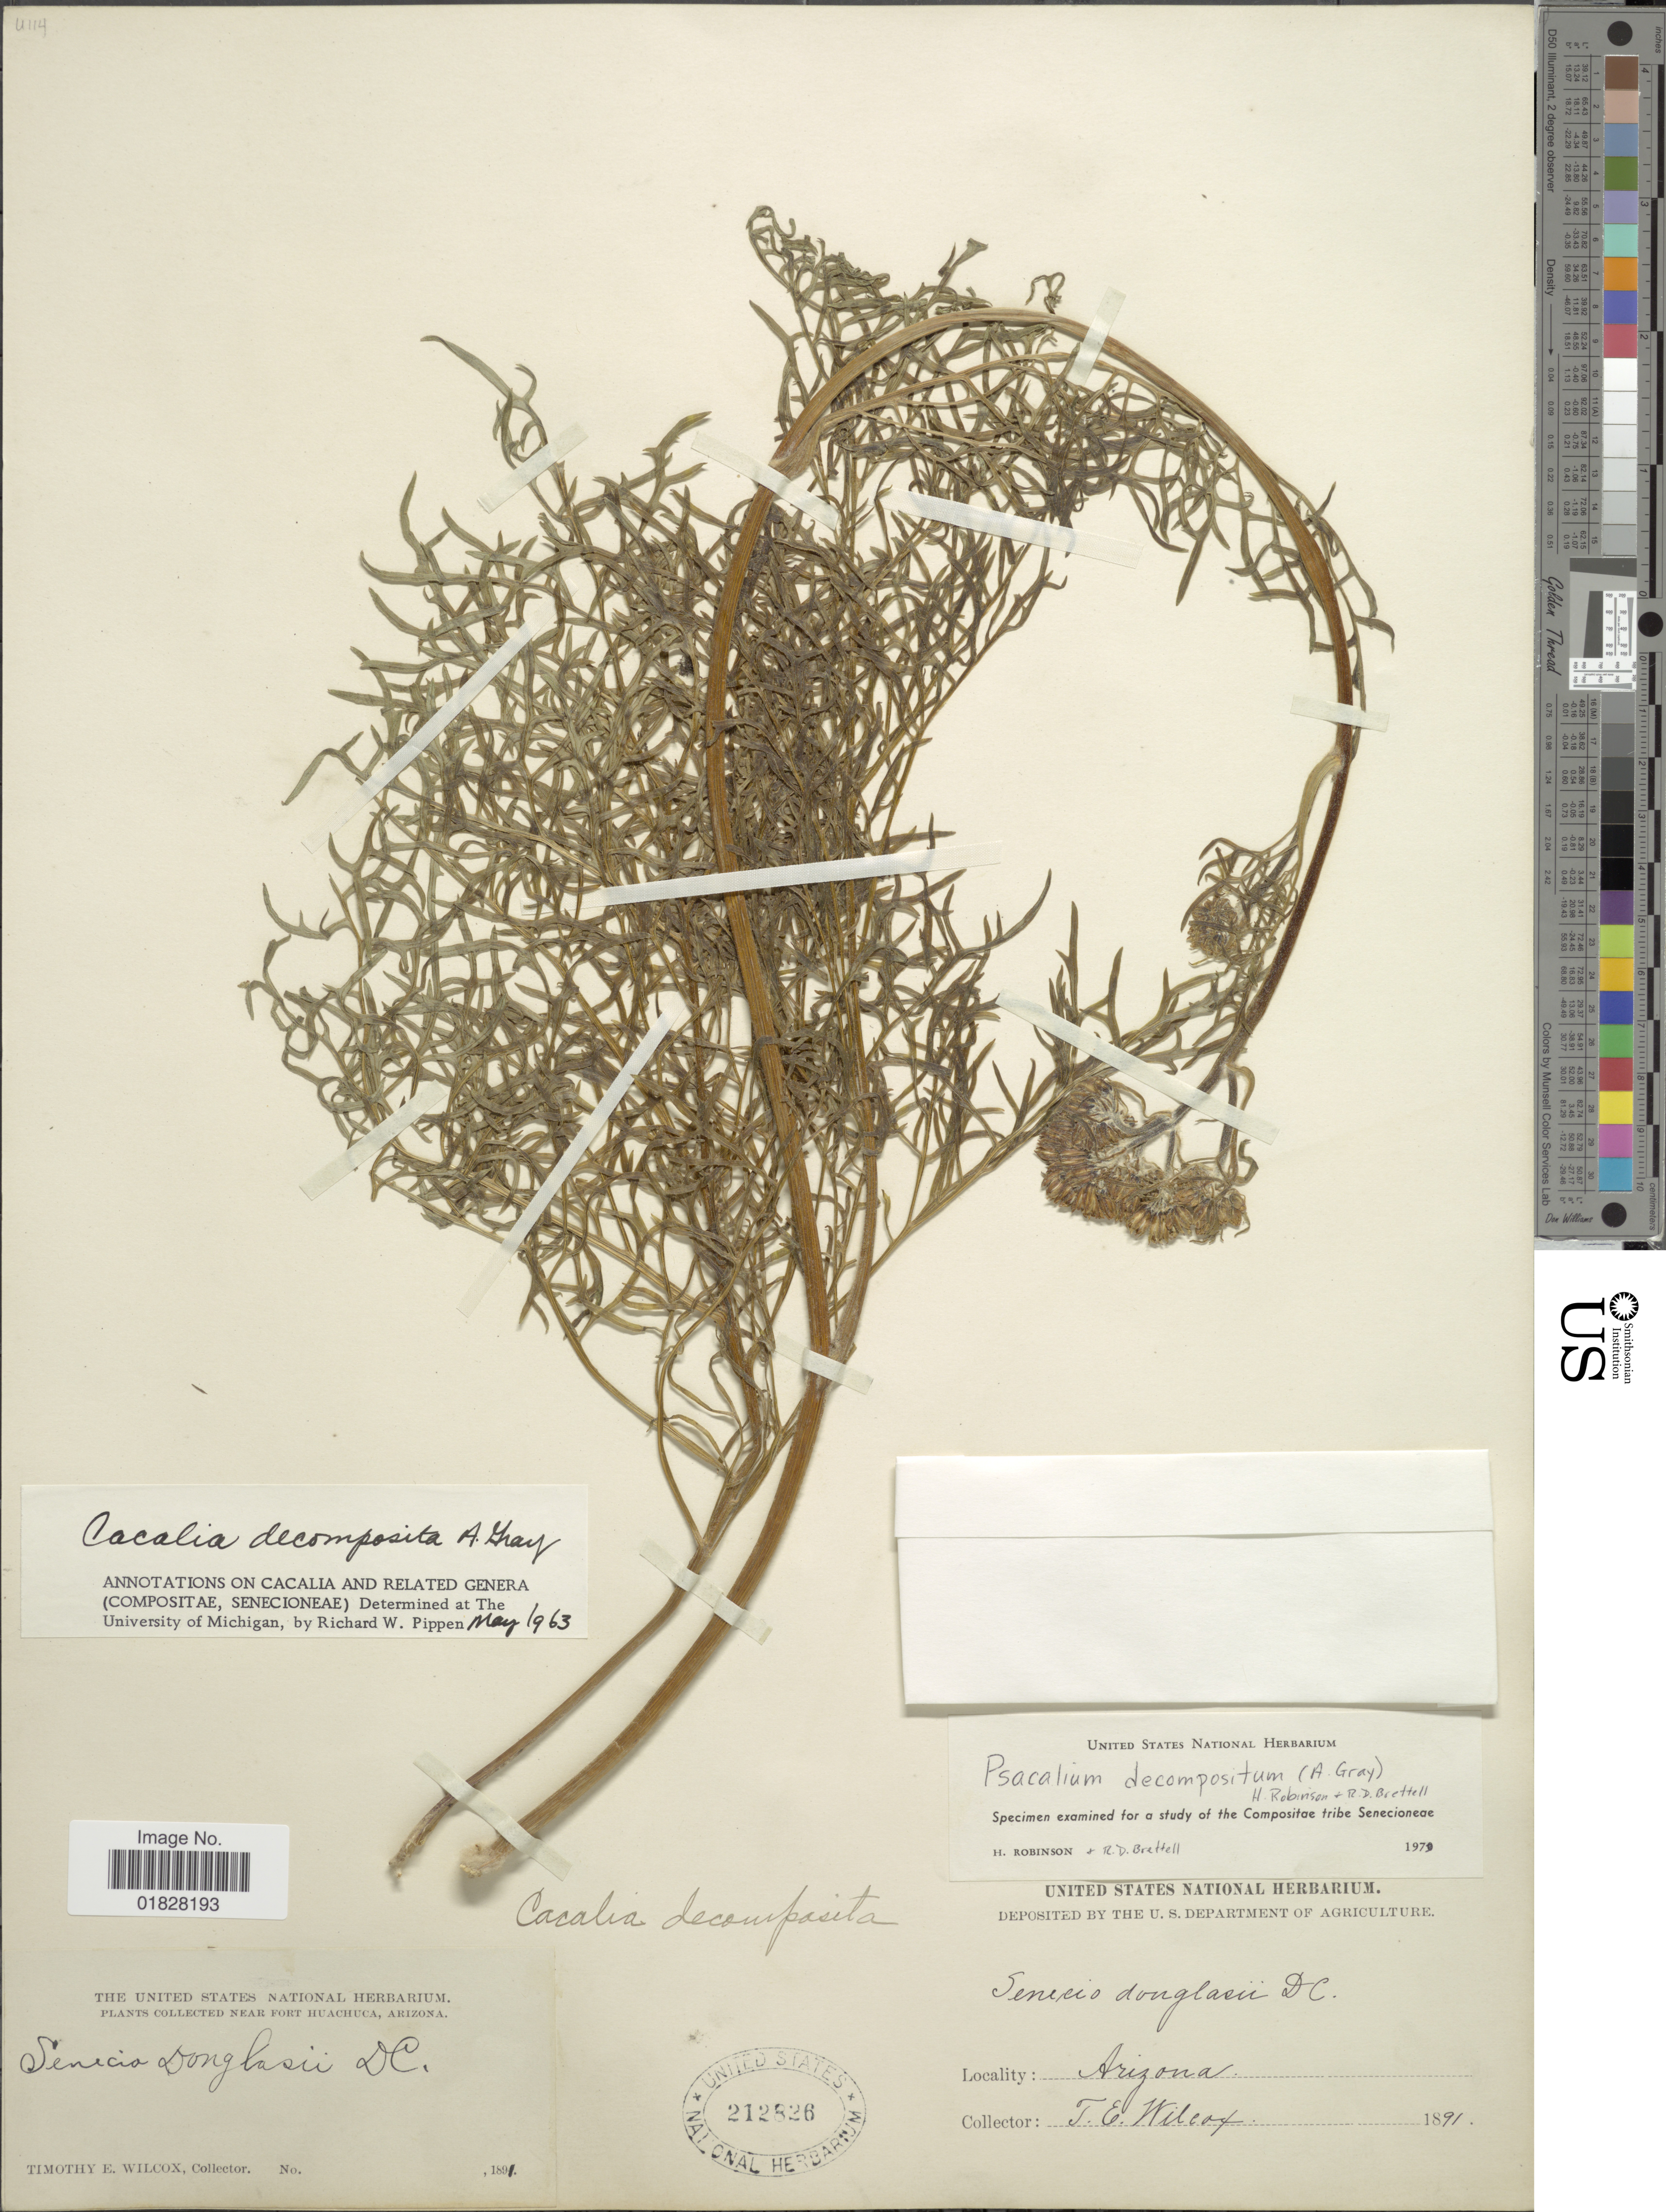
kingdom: Plantae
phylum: Tracheophyta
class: Magnoliopsida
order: Asterales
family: Asteraceae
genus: Psacalium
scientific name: Psacalium decompositum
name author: (A. Gray) H. Rob. & Brettell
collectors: T. E. Wilcox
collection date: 1891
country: United States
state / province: Arizona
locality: Near Fort Huachuca, Arizona.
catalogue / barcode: US 212826